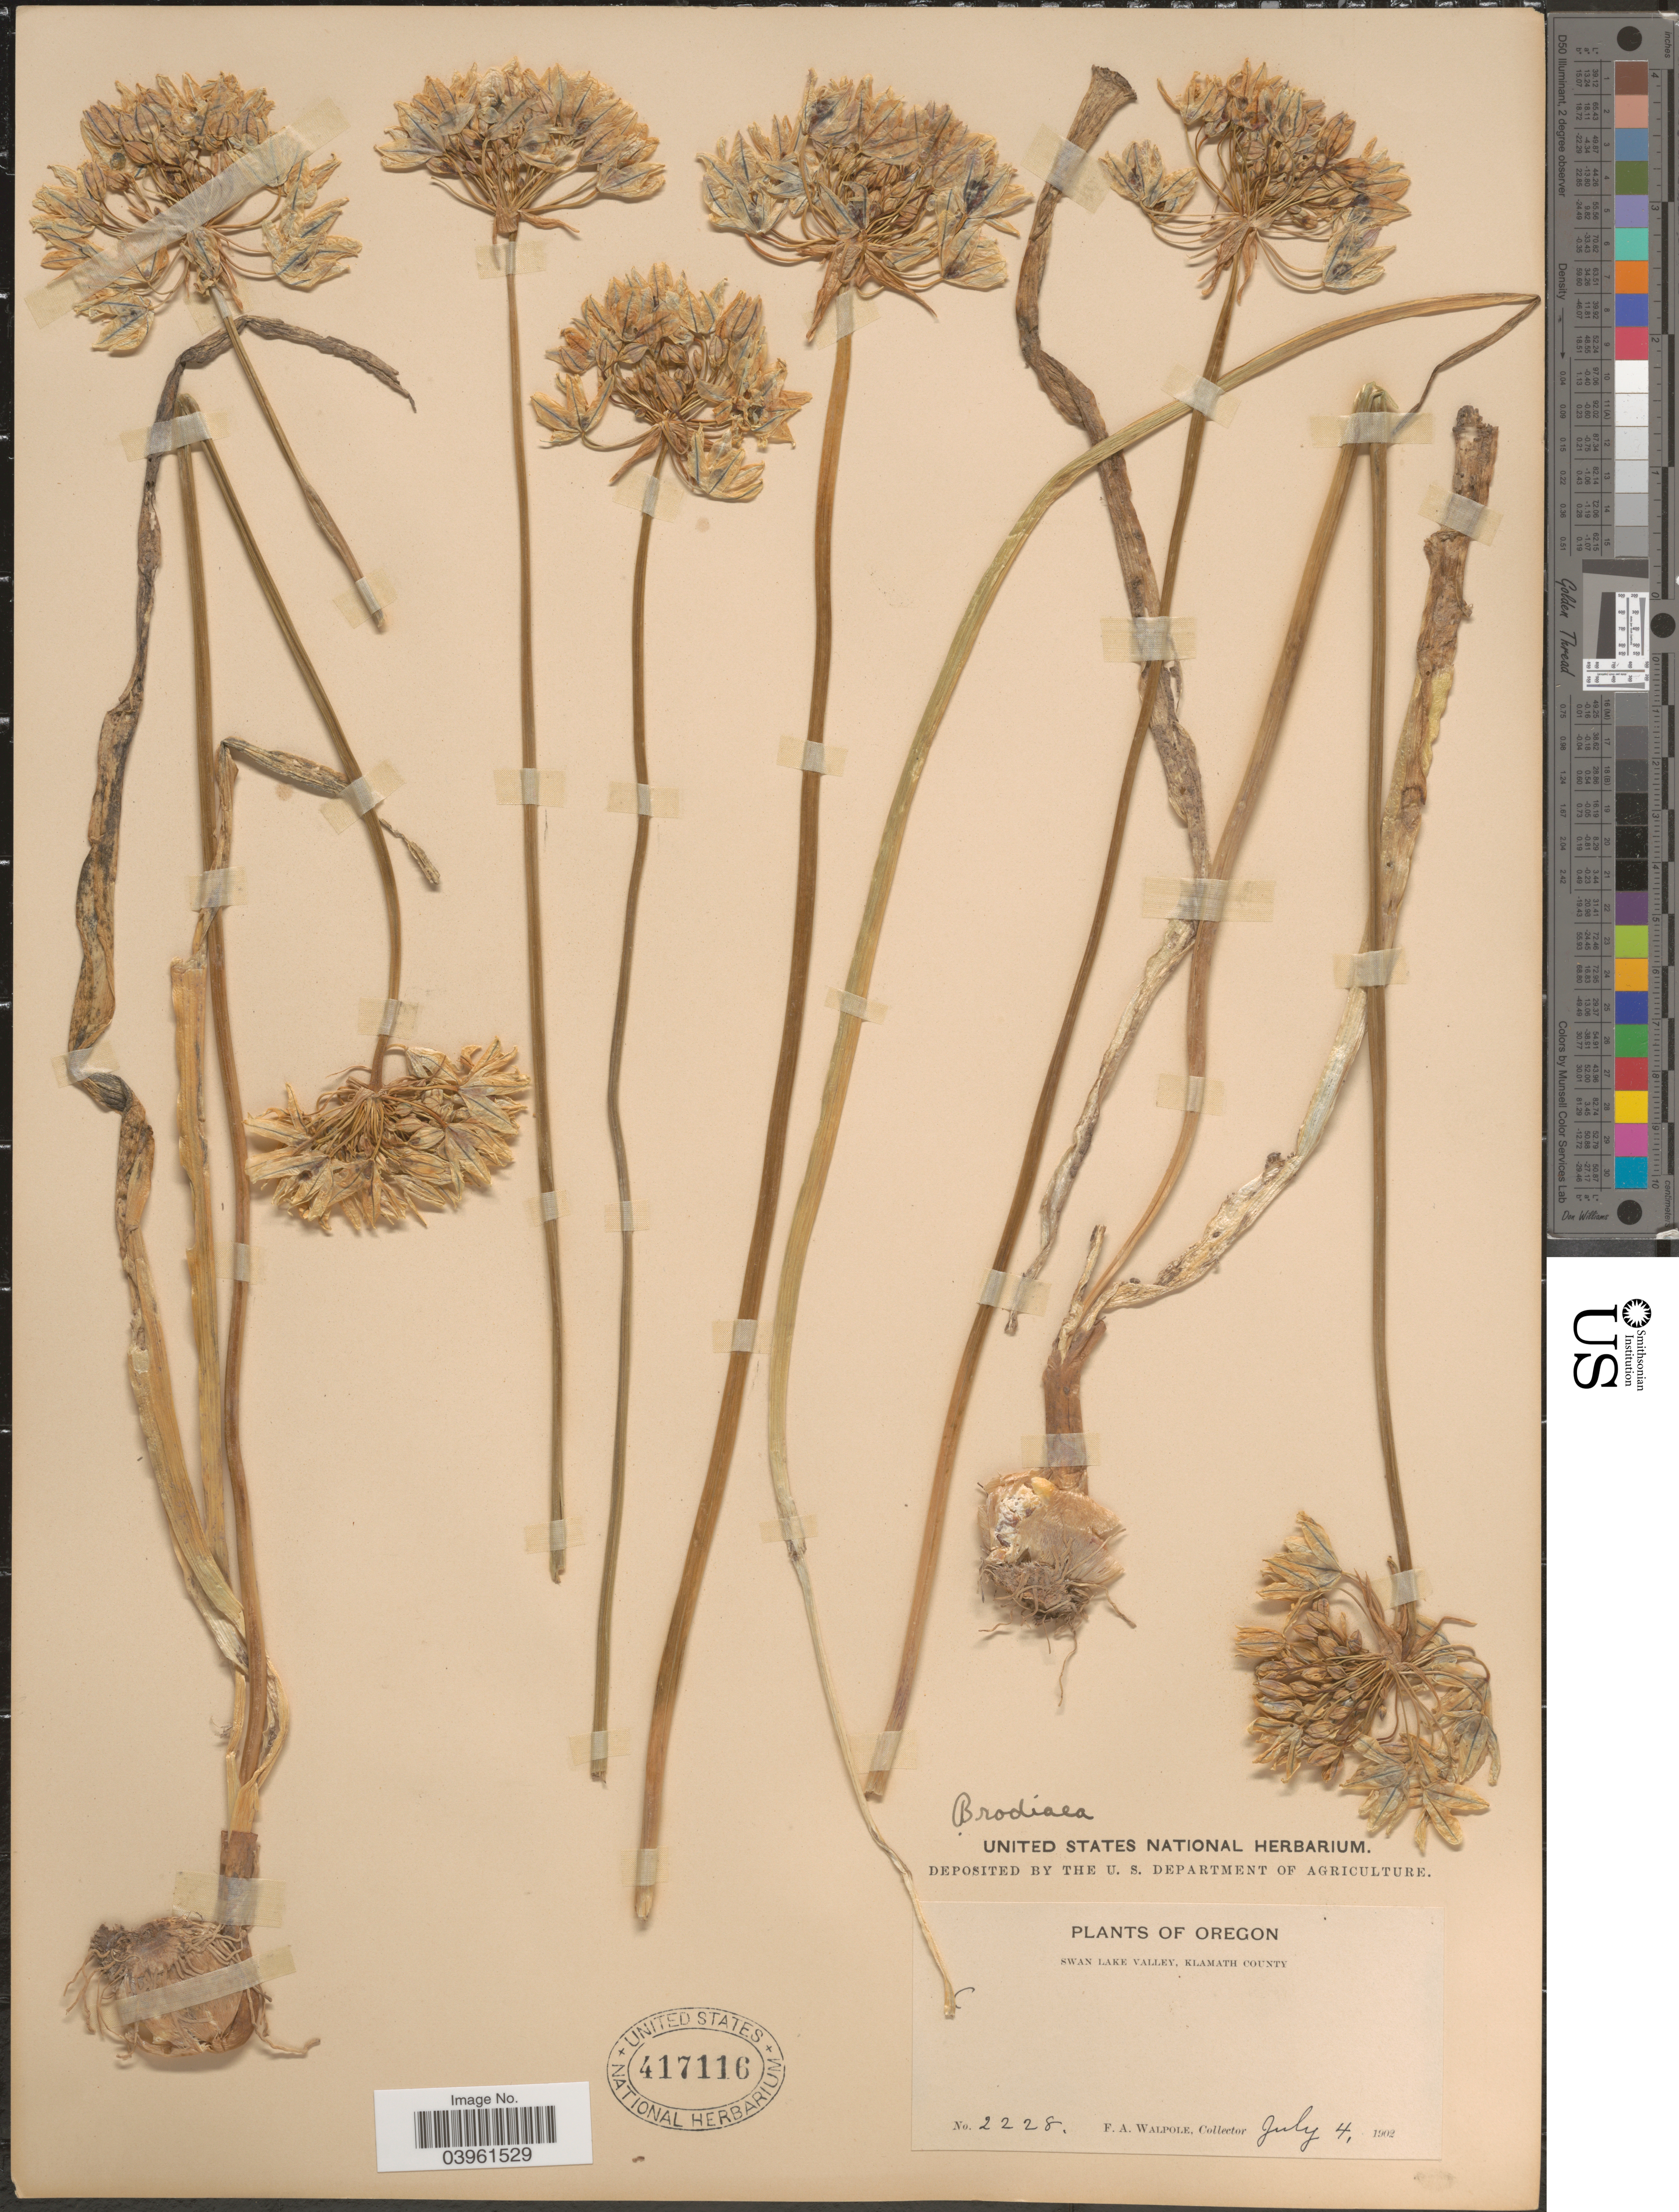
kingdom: Plantae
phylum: Tracheophyta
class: Liliopsida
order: Asparagales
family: Asparagaceae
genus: Triteleia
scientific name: Triteleia hyacinthina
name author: (Lindl.) Greene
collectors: F. Walpole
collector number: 2228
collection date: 1902-07-04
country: United States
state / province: Oregon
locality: Swan Lake Valley, Klamath County.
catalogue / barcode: US 417116